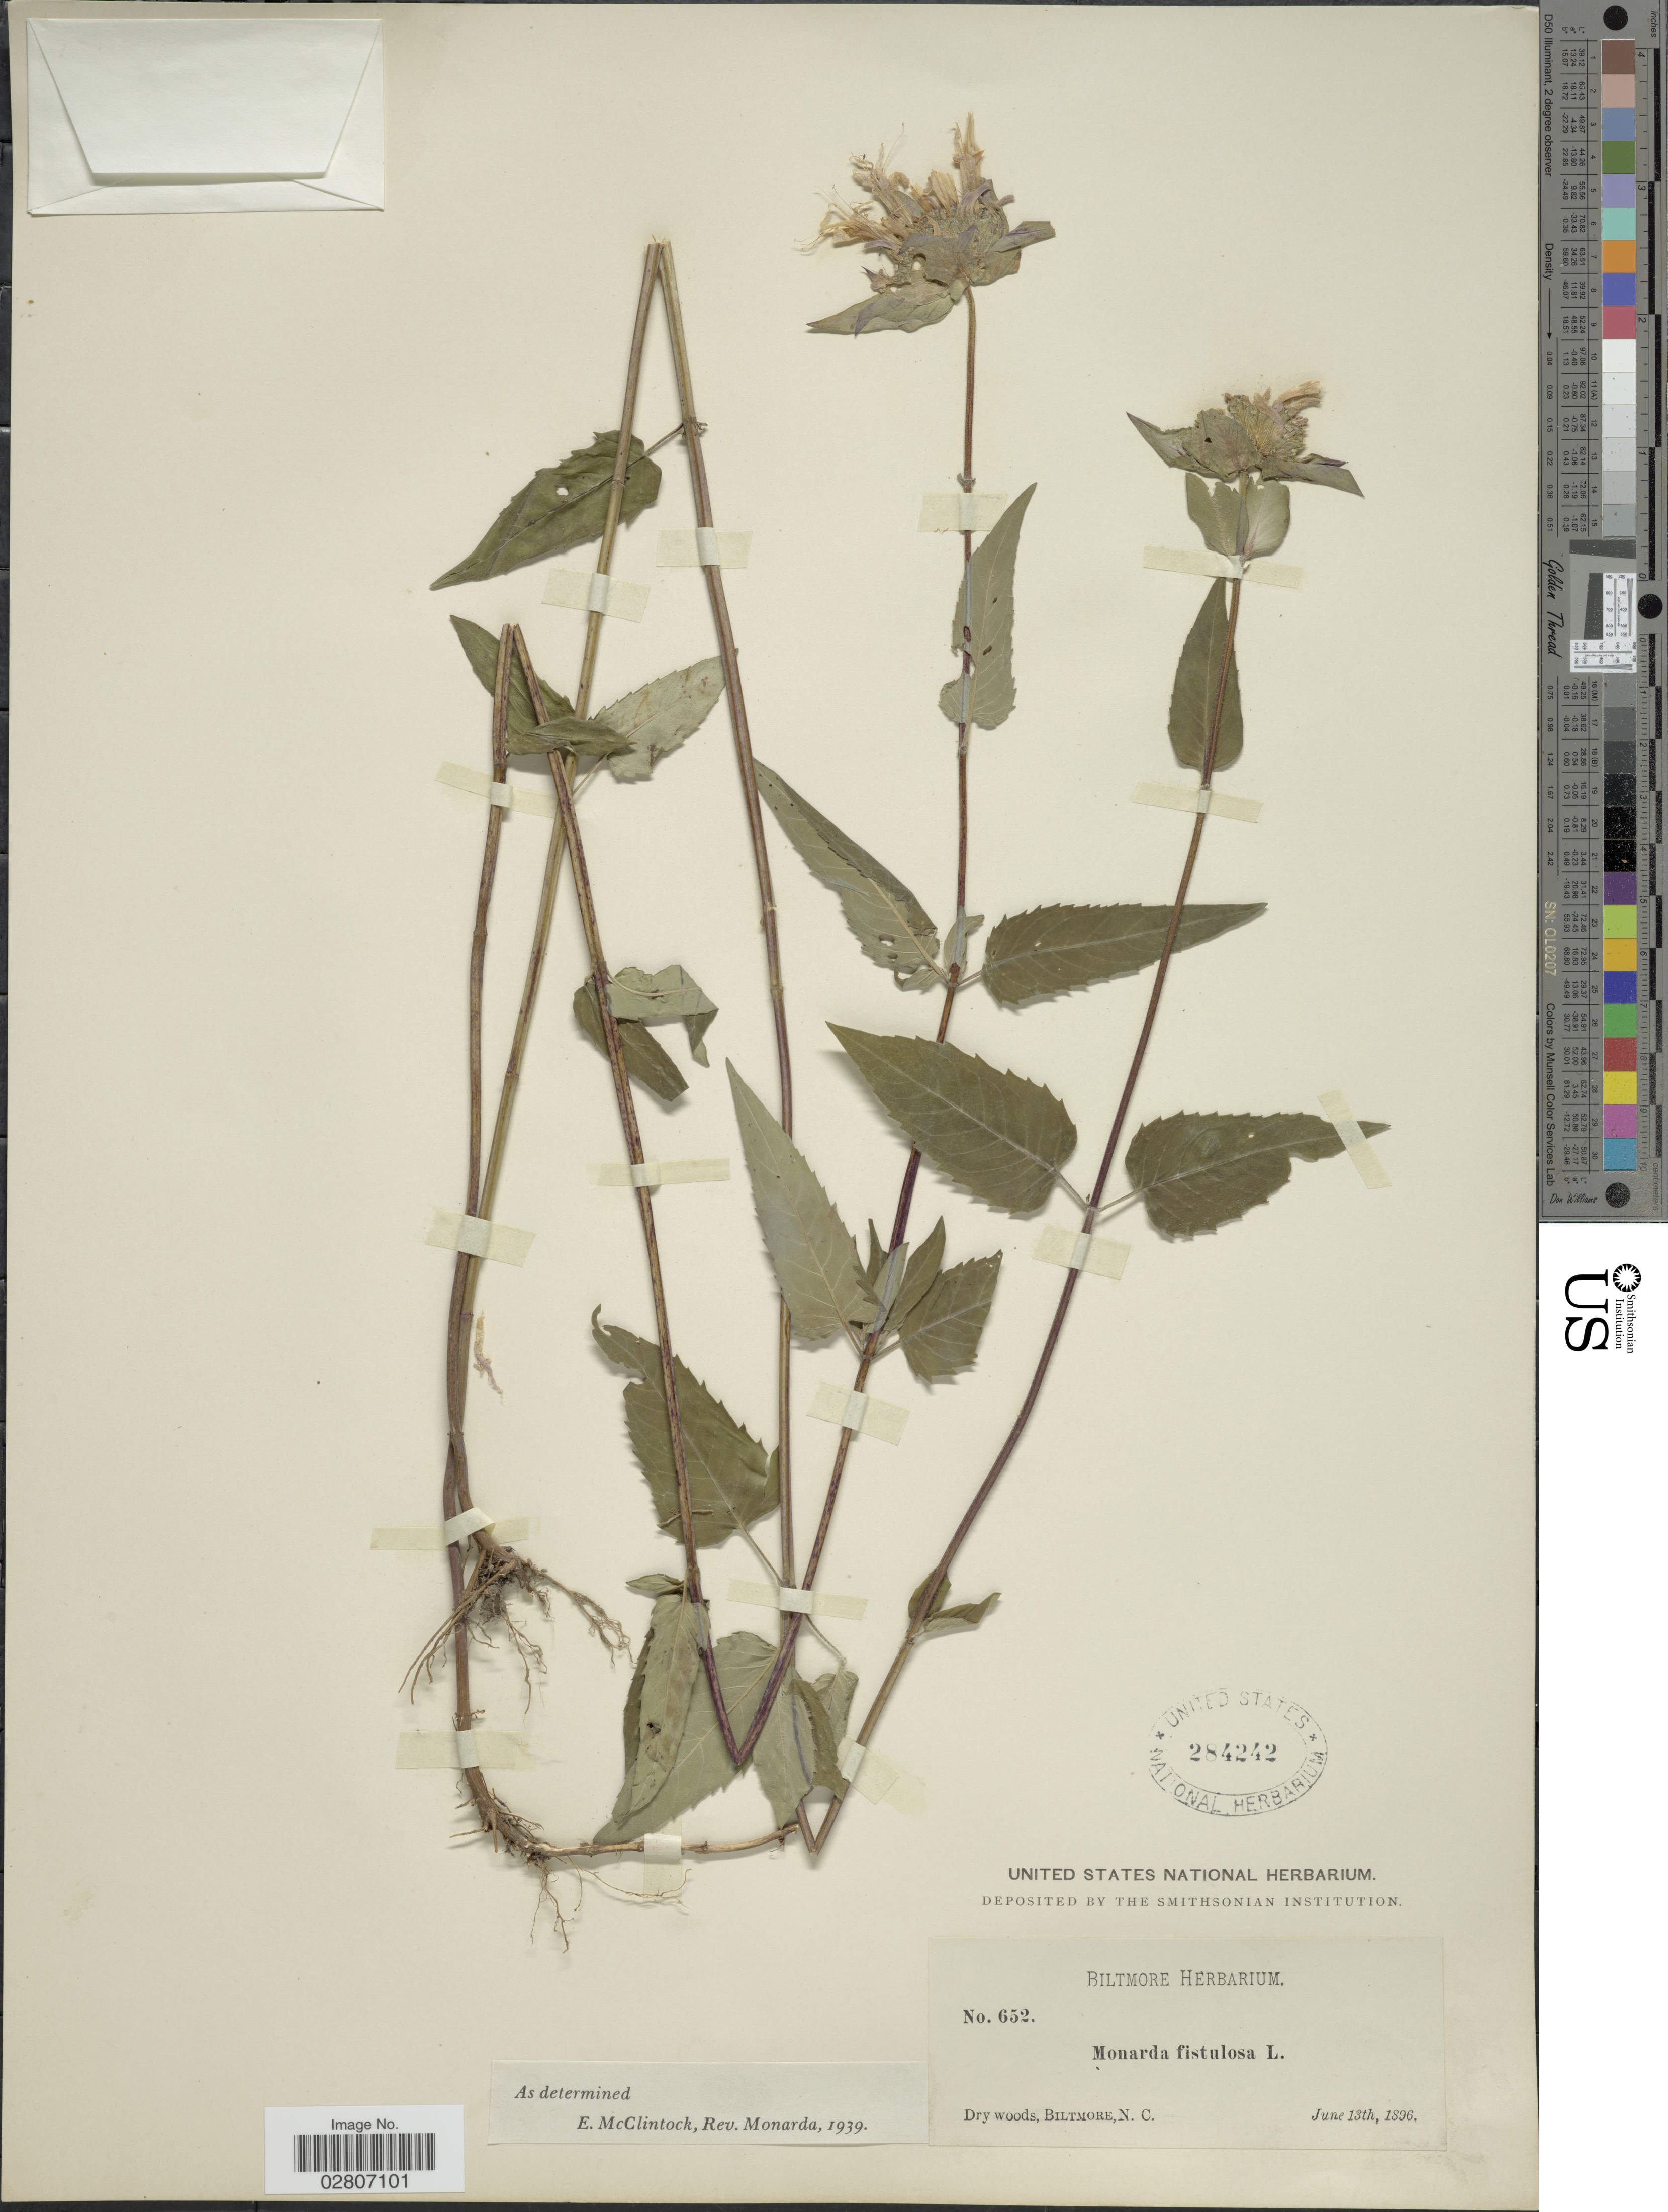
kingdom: Plantae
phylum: Tracheophyta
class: Magnoliopsida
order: Lamiales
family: Lamiaceae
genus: Monarda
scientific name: Monarda fistulosa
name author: L.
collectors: ex herb. Biltmore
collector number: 652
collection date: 1896-06-13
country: United States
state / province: North Carolina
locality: Dry woods, Biltmore.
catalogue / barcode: US 284242